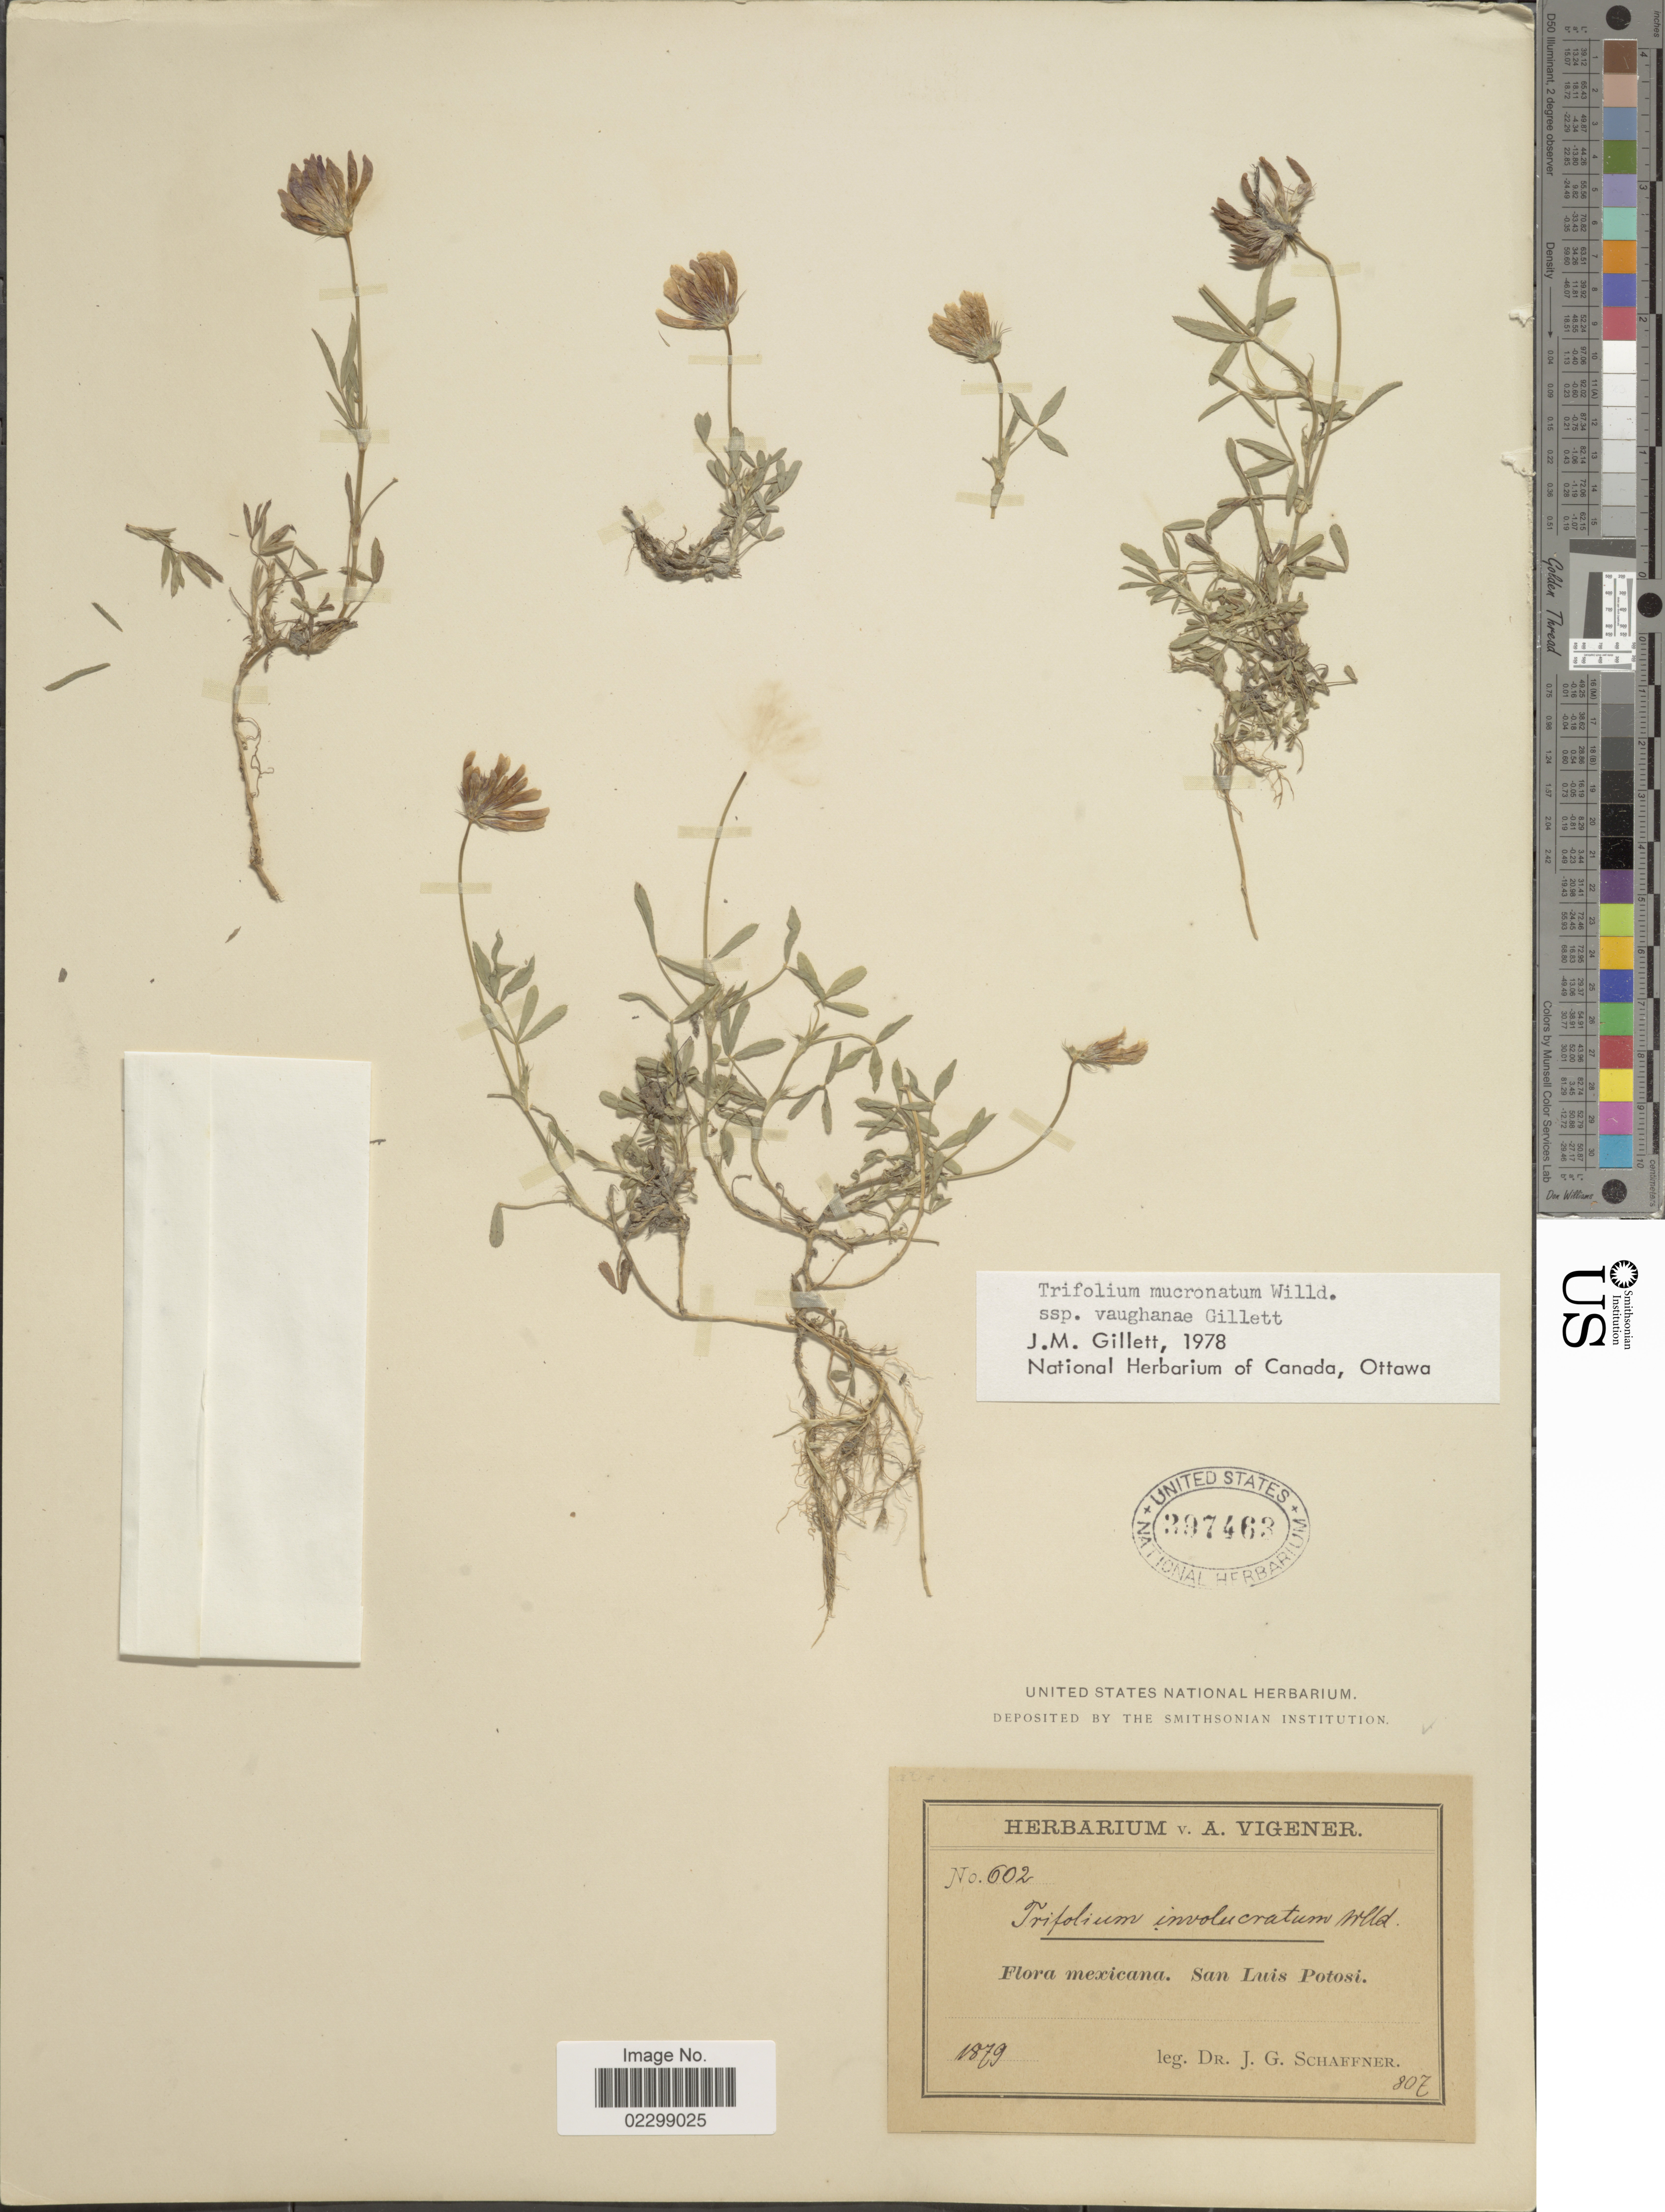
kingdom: Plantae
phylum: Tracheophyta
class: Magnoliopsida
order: Fabales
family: Fabaceae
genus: Trifolium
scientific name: Trifolium mucronatum subsp. vaughanae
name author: J.M. Gillett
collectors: J. G. Schaffner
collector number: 602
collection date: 1879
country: Mexico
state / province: San Luis Potosí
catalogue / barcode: US 397463